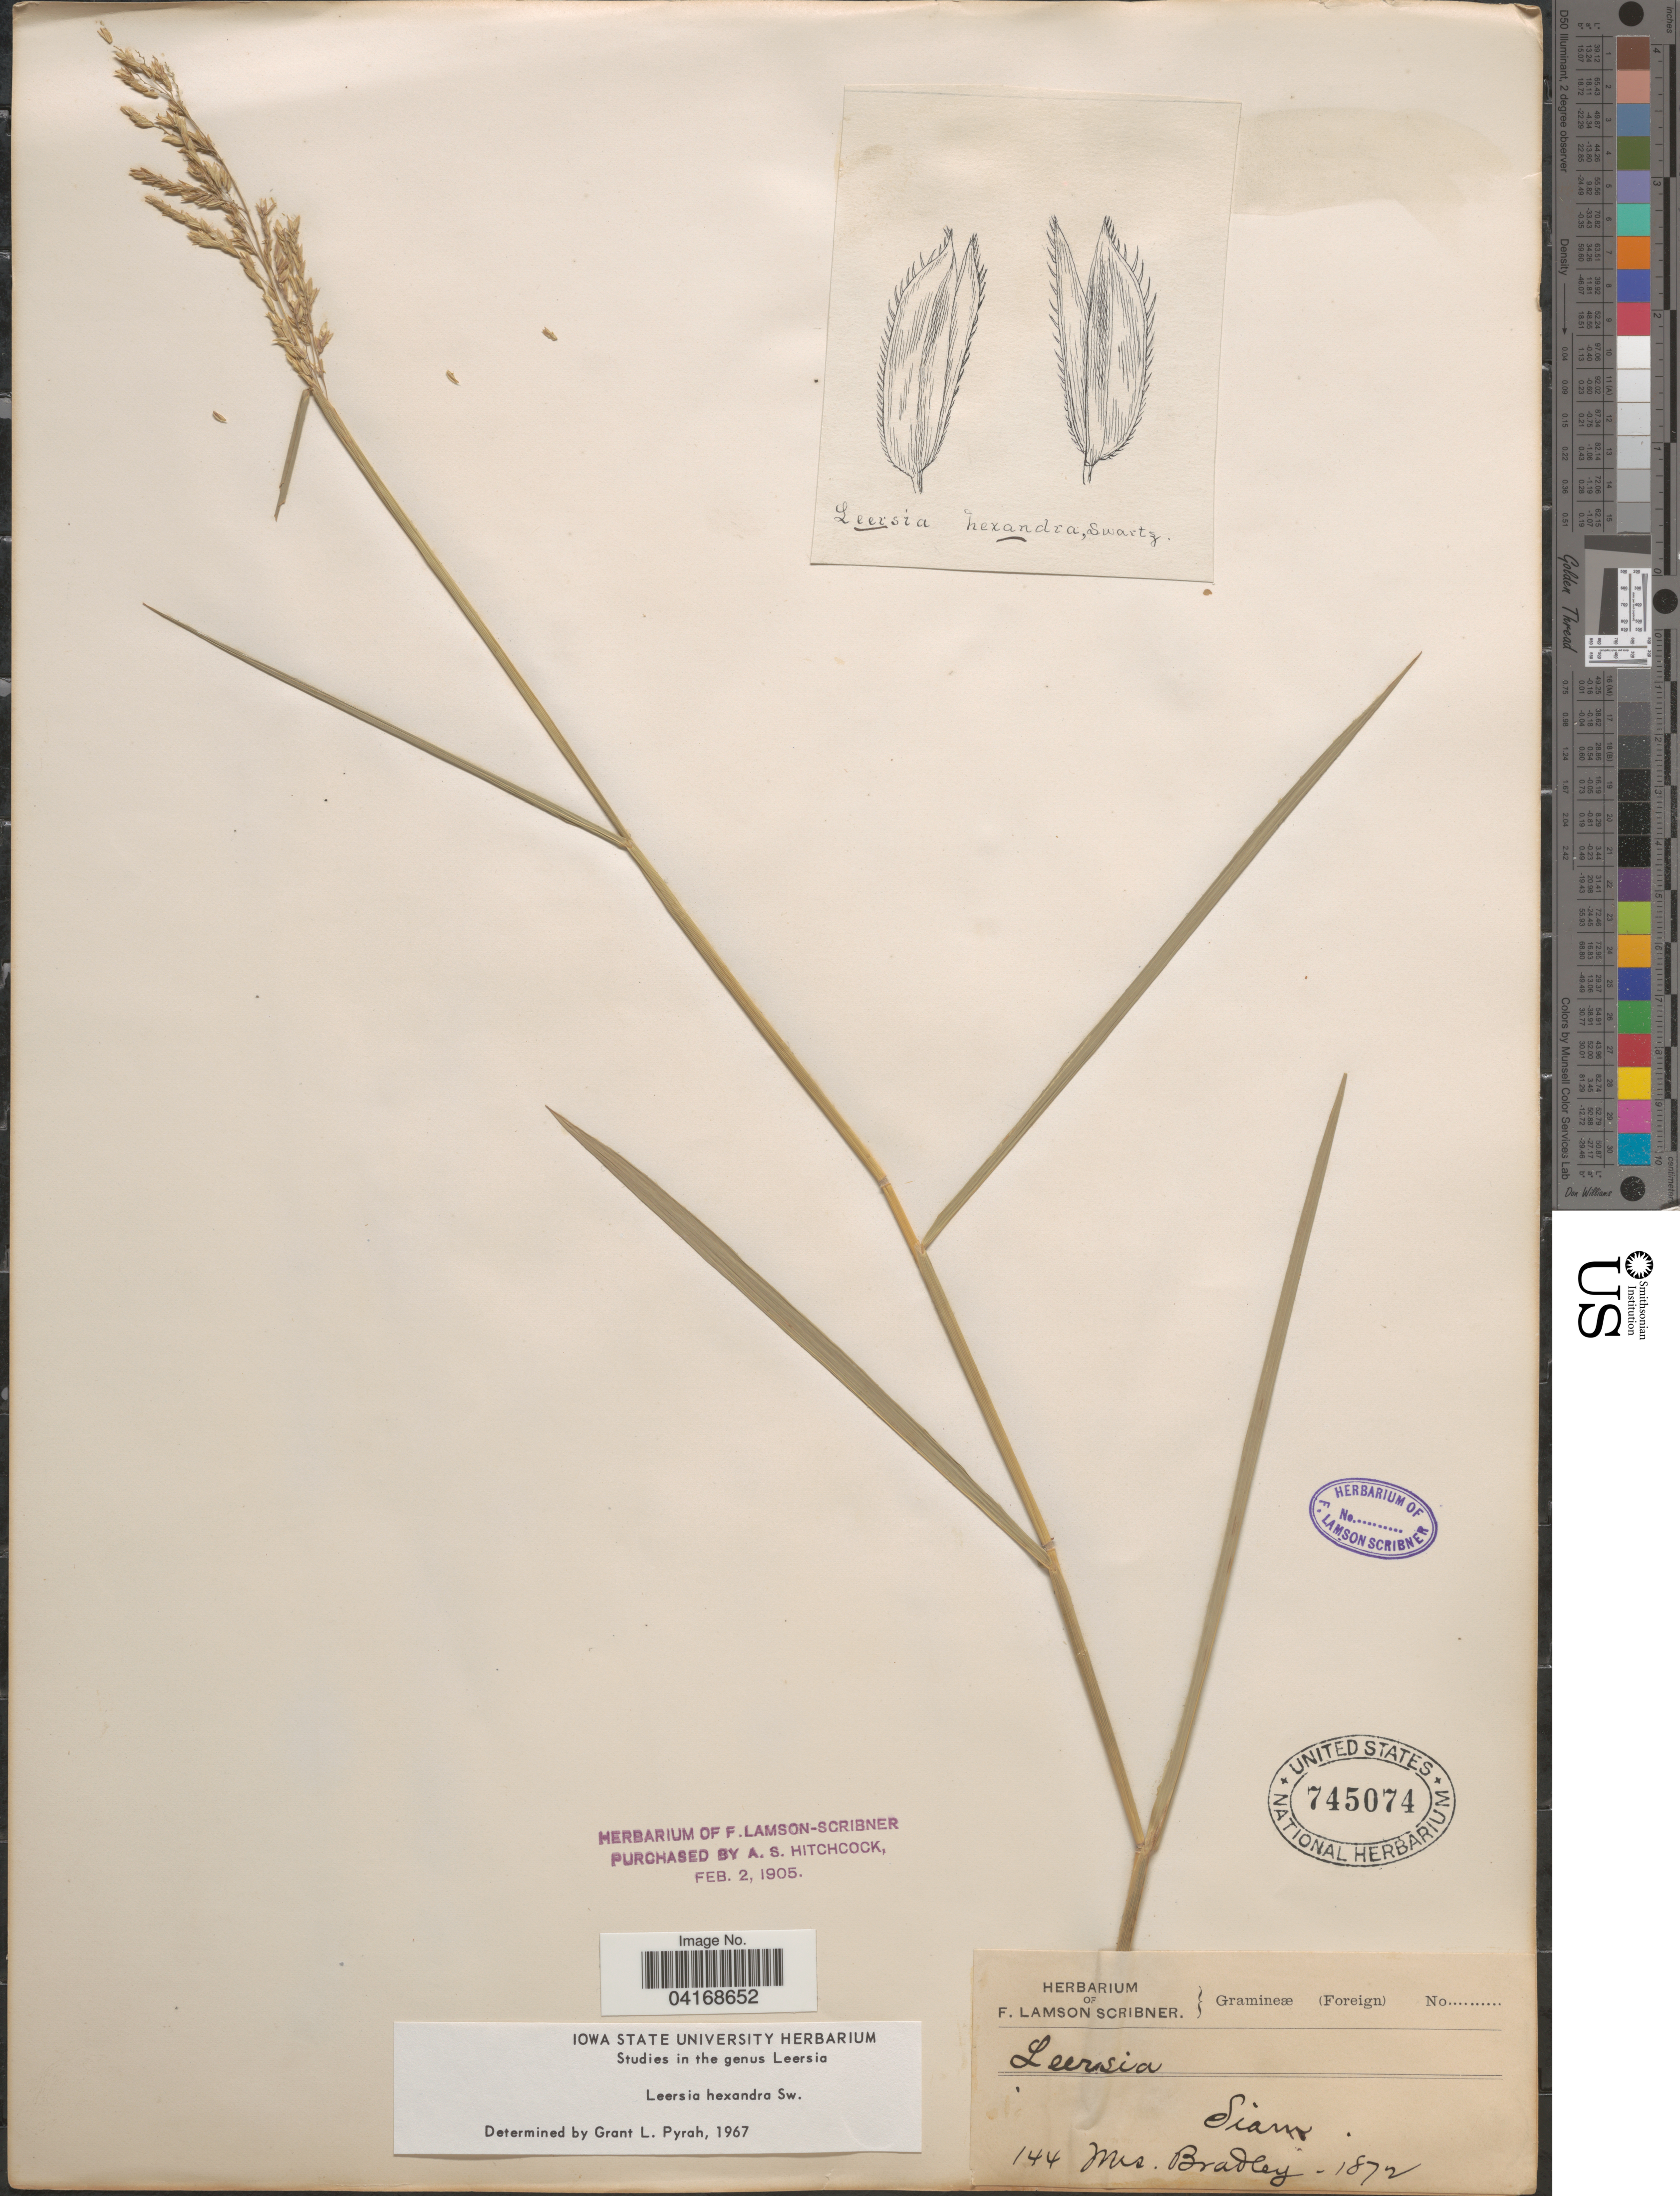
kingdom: Plantae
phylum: Tracheophyta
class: Liliopsida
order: Poales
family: Poaceae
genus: Leersia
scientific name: Leersia hexandra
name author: Sw.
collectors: Bradley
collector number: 144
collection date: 1872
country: Thailand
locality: Siam.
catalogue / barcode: US 745074